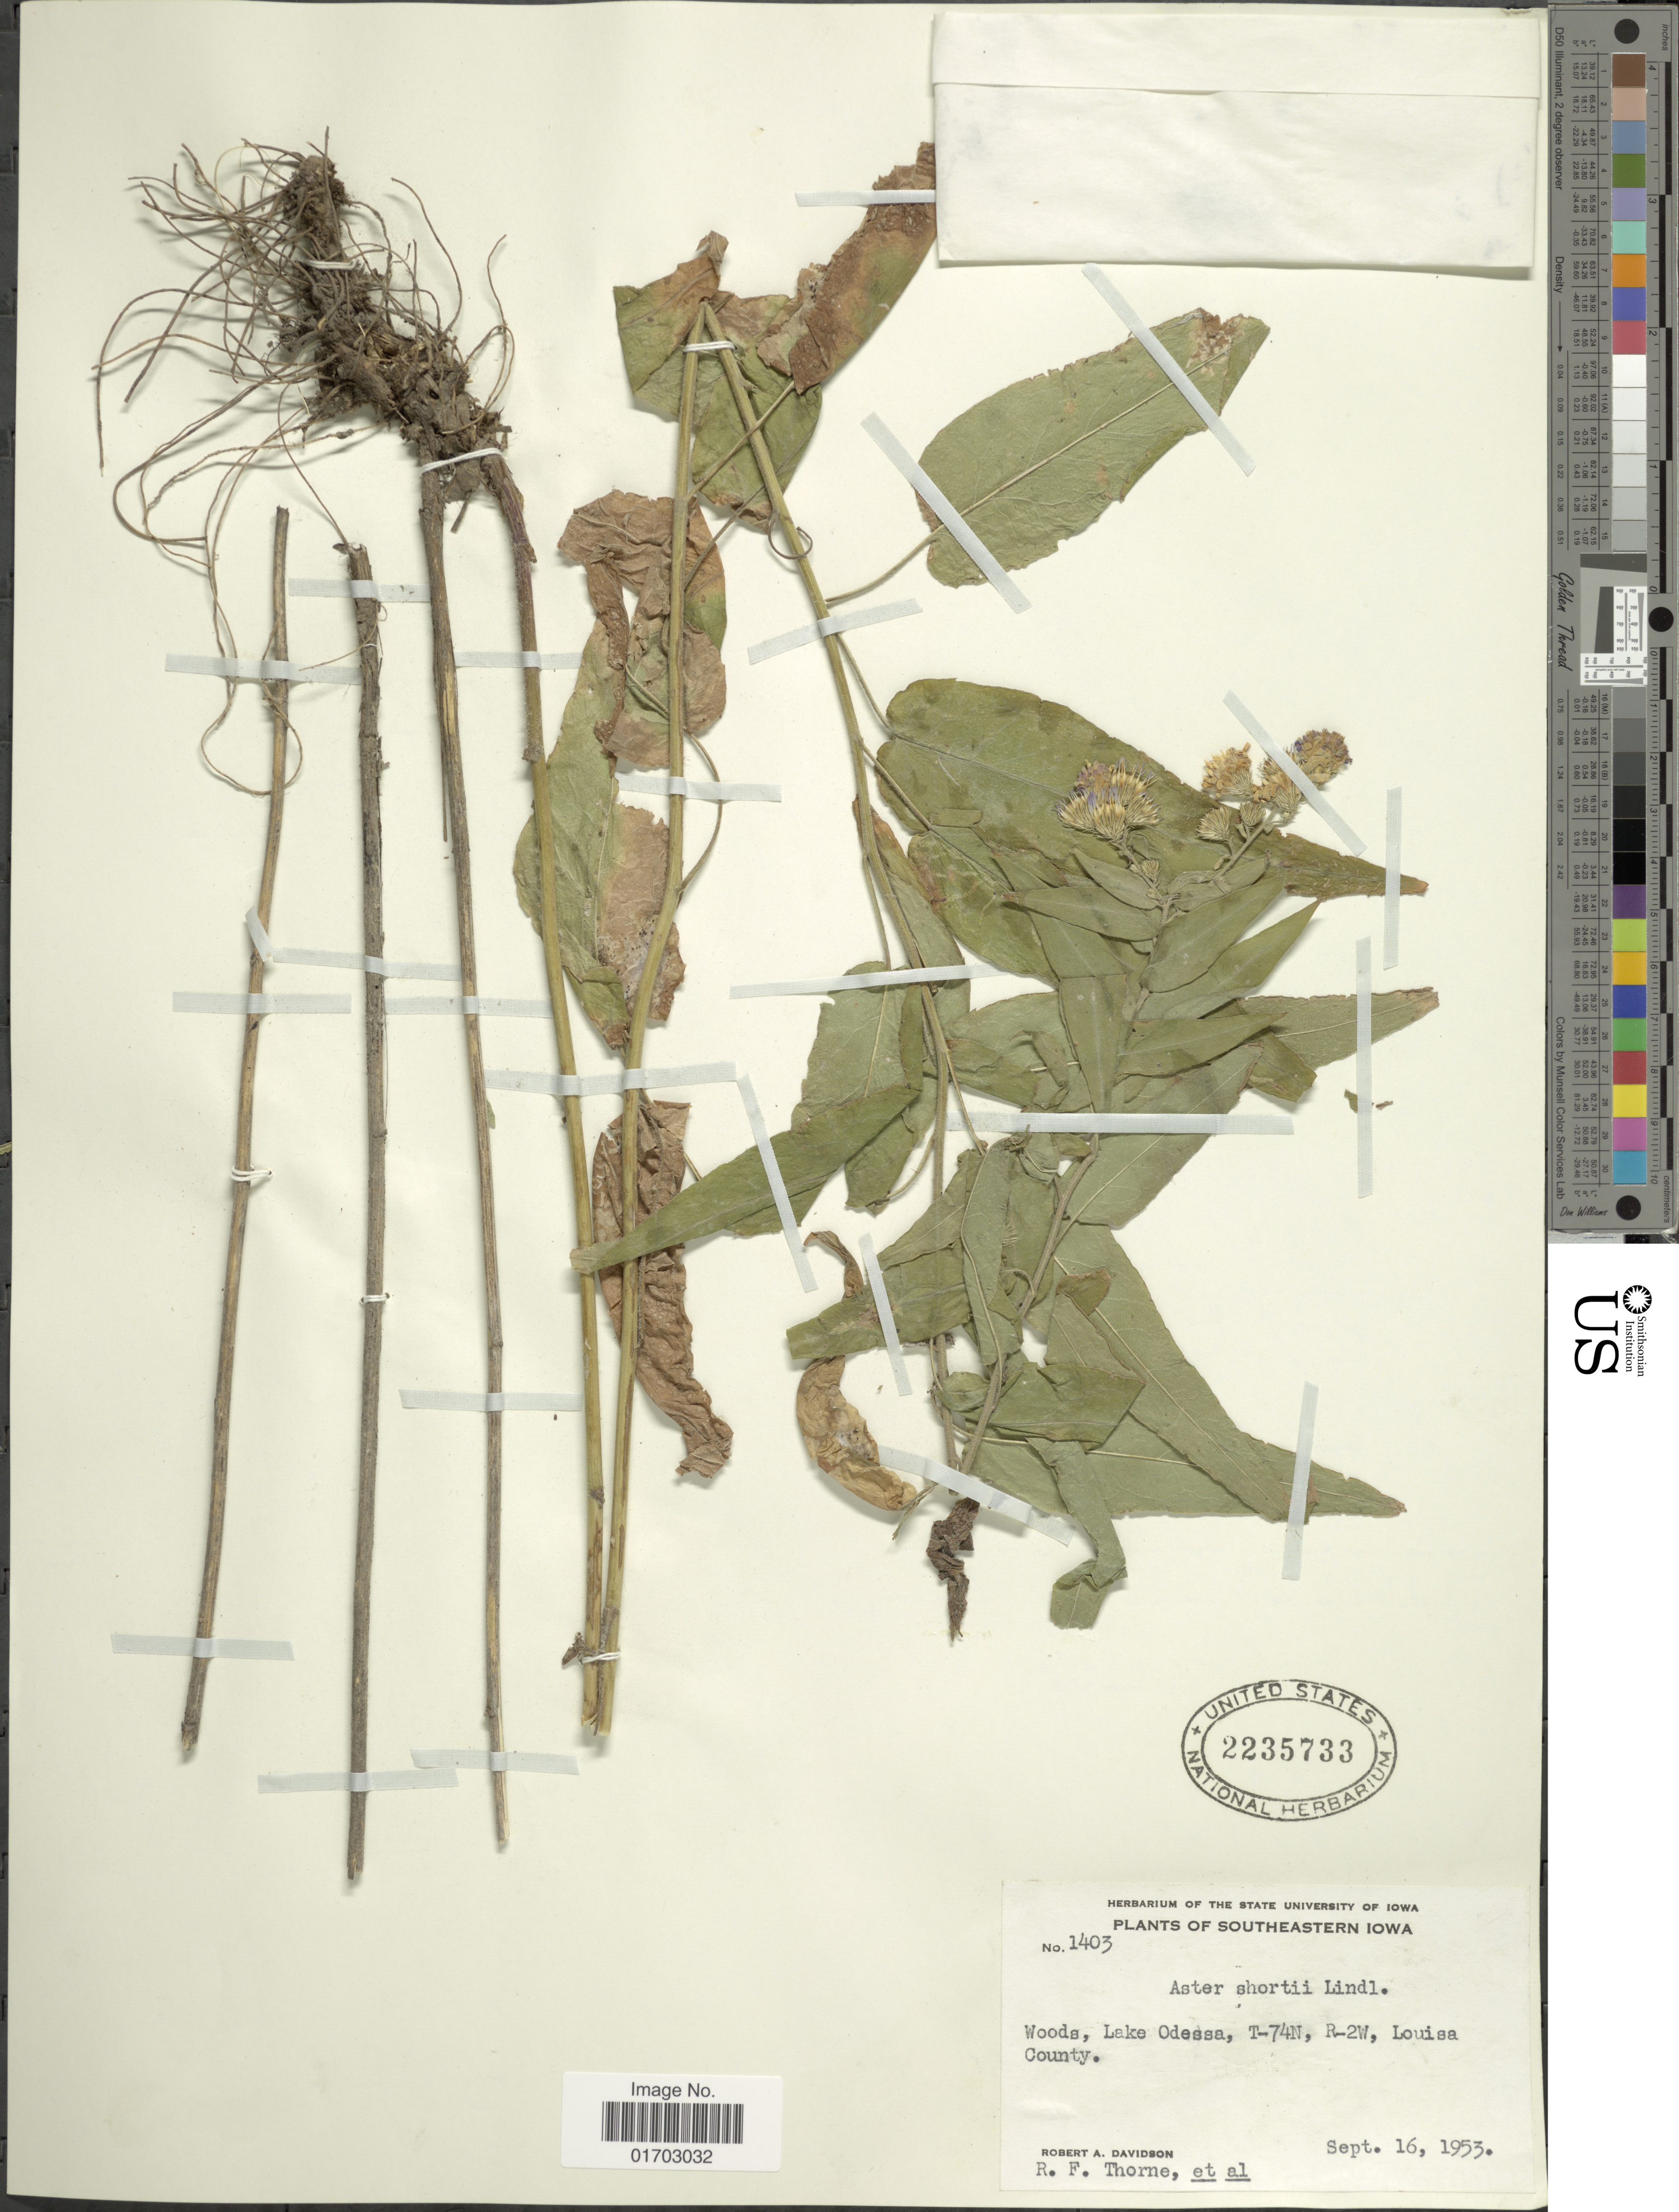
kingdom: Plantae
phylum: Tracheophyta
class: Magnoliopsida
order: Asterales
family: Asteraceae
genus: Symphyotrichum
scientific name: Symphyotrichum shortii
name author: (Lindl.) G.L. Nesom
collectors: R. A. Davidson, R. F. Thorne & et al.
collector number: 1403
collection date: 1953-09-16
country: United States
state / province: Iowa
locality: Southeasterm Iowa, Woods, lake Odessa, T-74N, R-2W, Louisa County.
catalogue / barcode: US 2235733